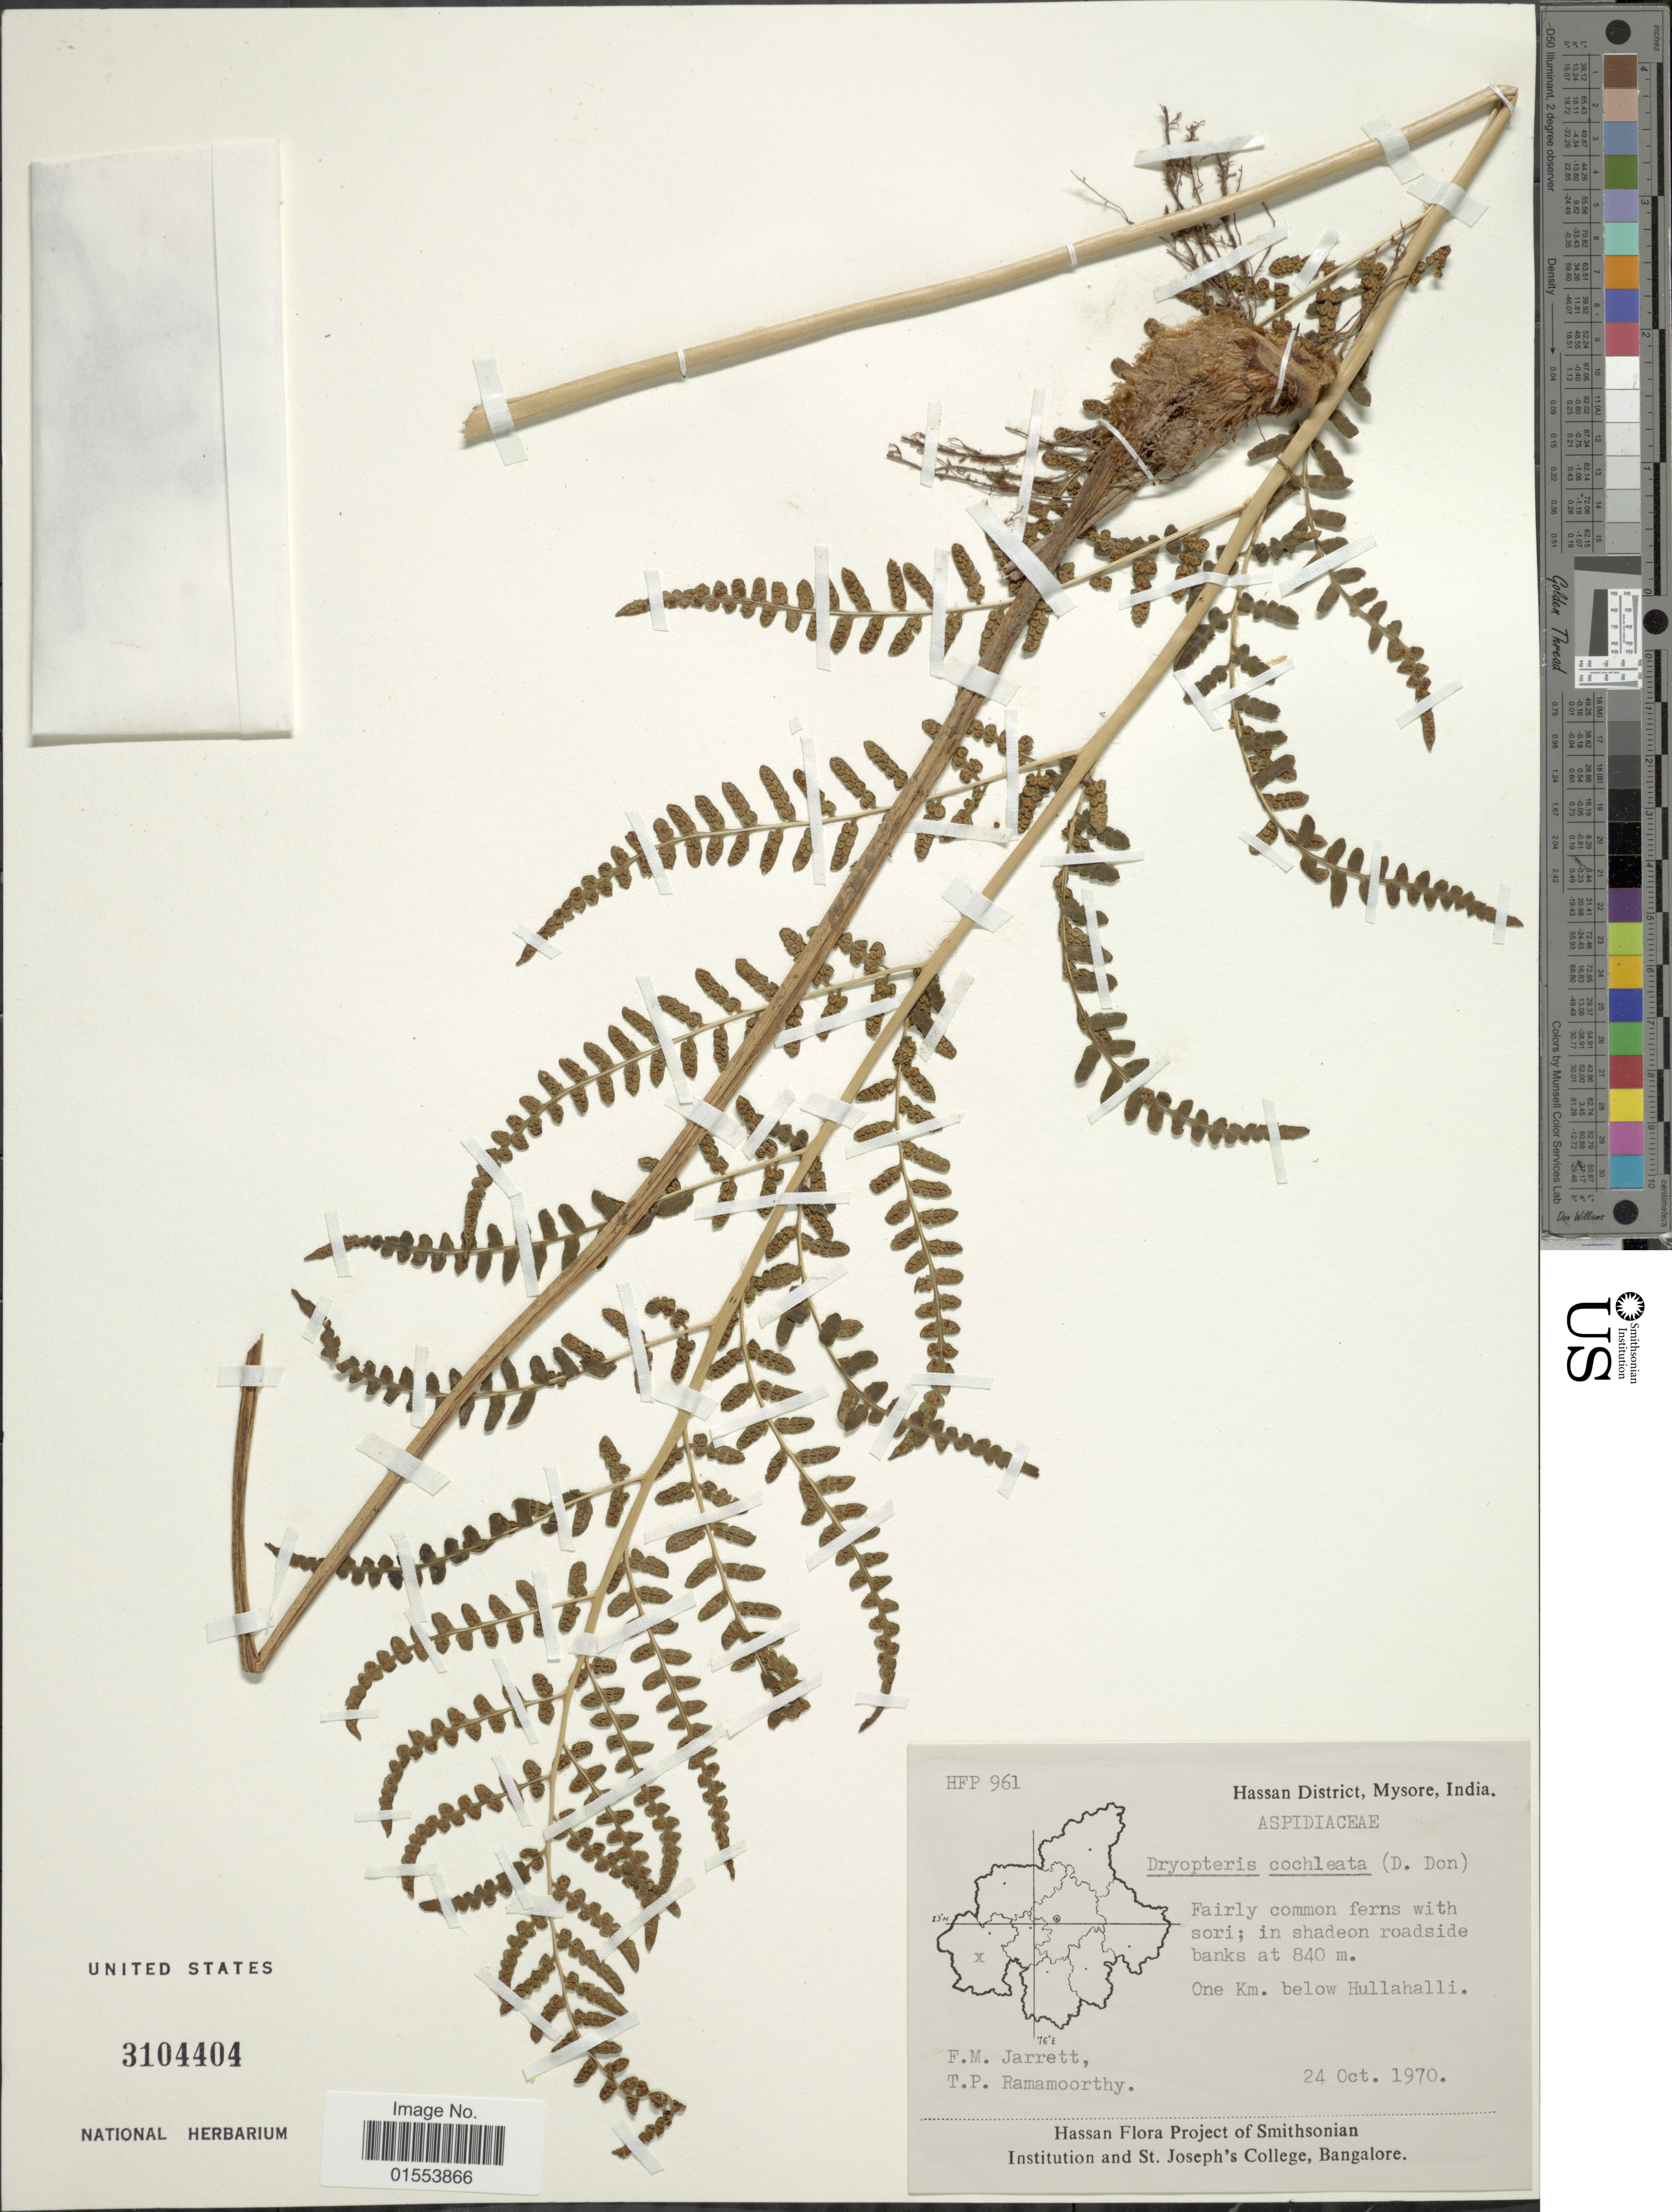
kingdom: Plantae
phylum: Tracheophyta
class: Polypodiopsida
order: Polypodiales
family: Dryopteridaceae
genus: Dryopteris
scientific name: Dryopteris cochleata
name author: (D. Don) C. Chr.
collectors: F. M. Jarrett & T. P. Ramamoorthy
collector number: HFP961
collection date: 1970-10-24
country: India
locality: Hassan District, Mysore, India. One Km. below Hullahalli.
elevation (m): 840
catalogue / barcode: US 3104404